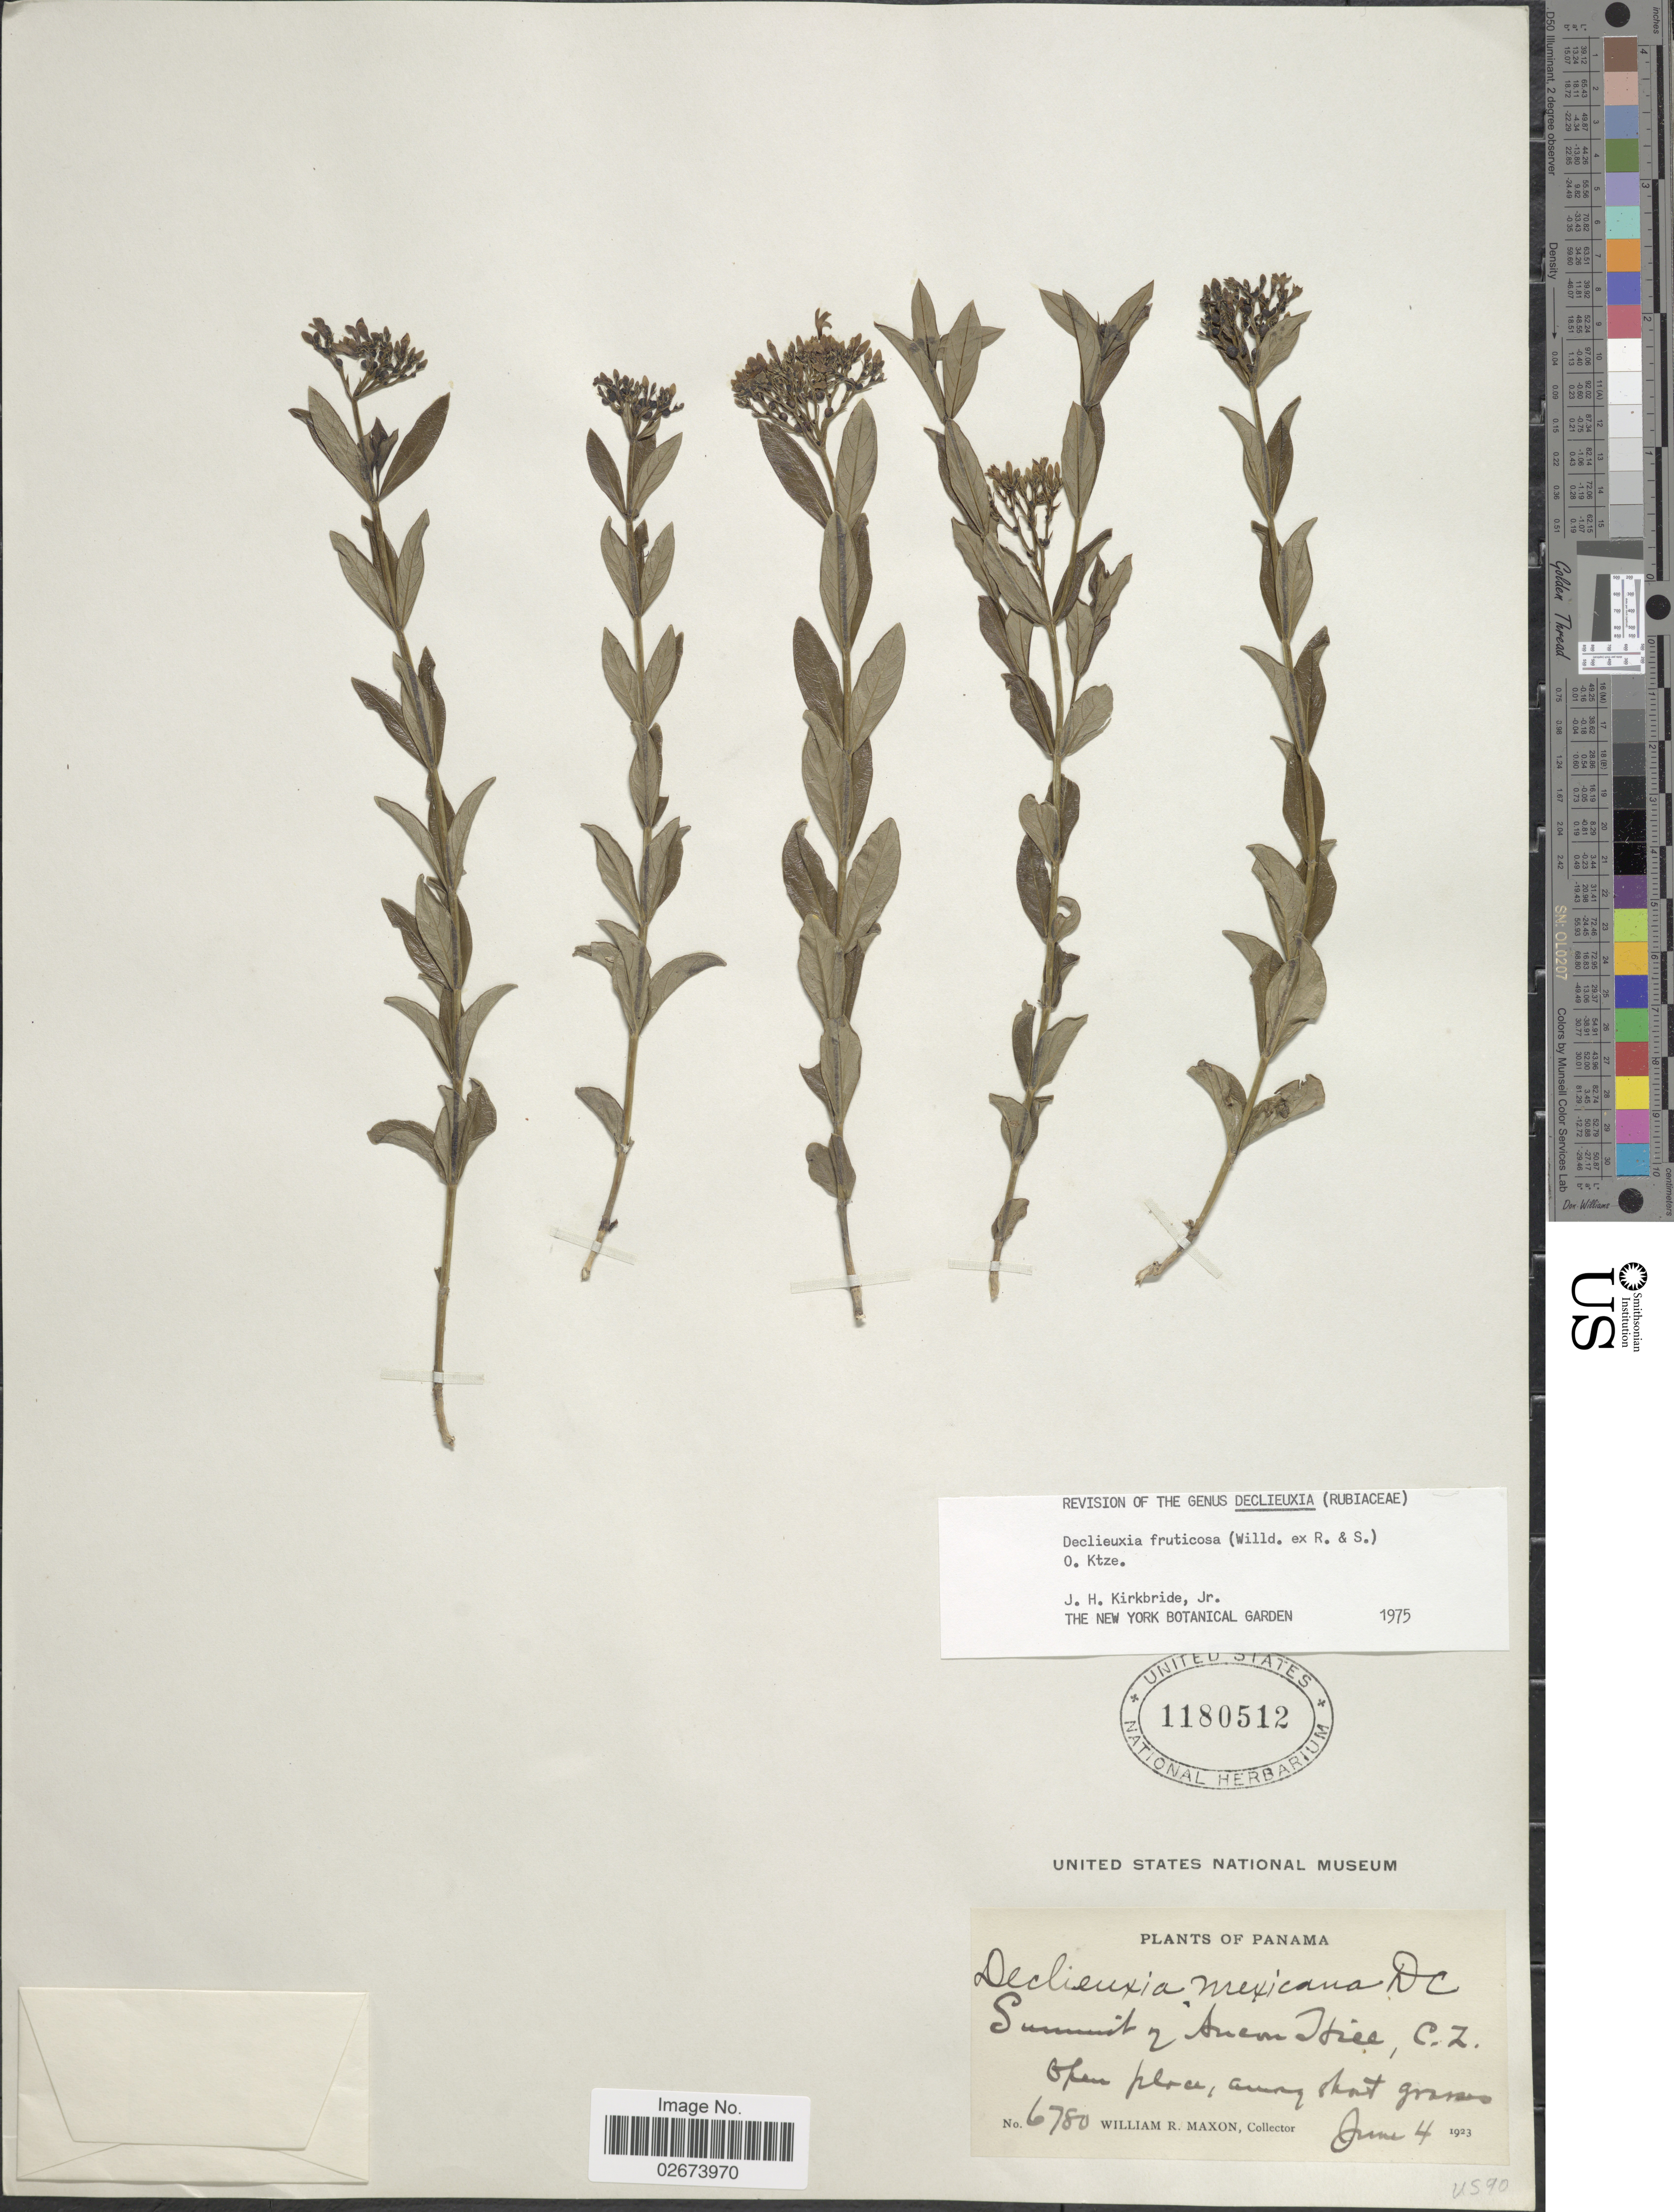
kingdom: Plantae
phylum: Tracheophyta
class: Magnoliopsida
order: Gentianales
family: Rubiaceae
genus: Declieuxia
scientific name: Declieuxia fruticosa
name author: (Willd. ex Roem. & Schult.) Kuntze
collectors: W. R. Maxon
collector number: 6780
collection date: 1923-06-04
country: Panama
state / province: Colón / Panamá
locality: Summit of Ancon Hill, C.Z.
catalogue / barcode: US 1180512